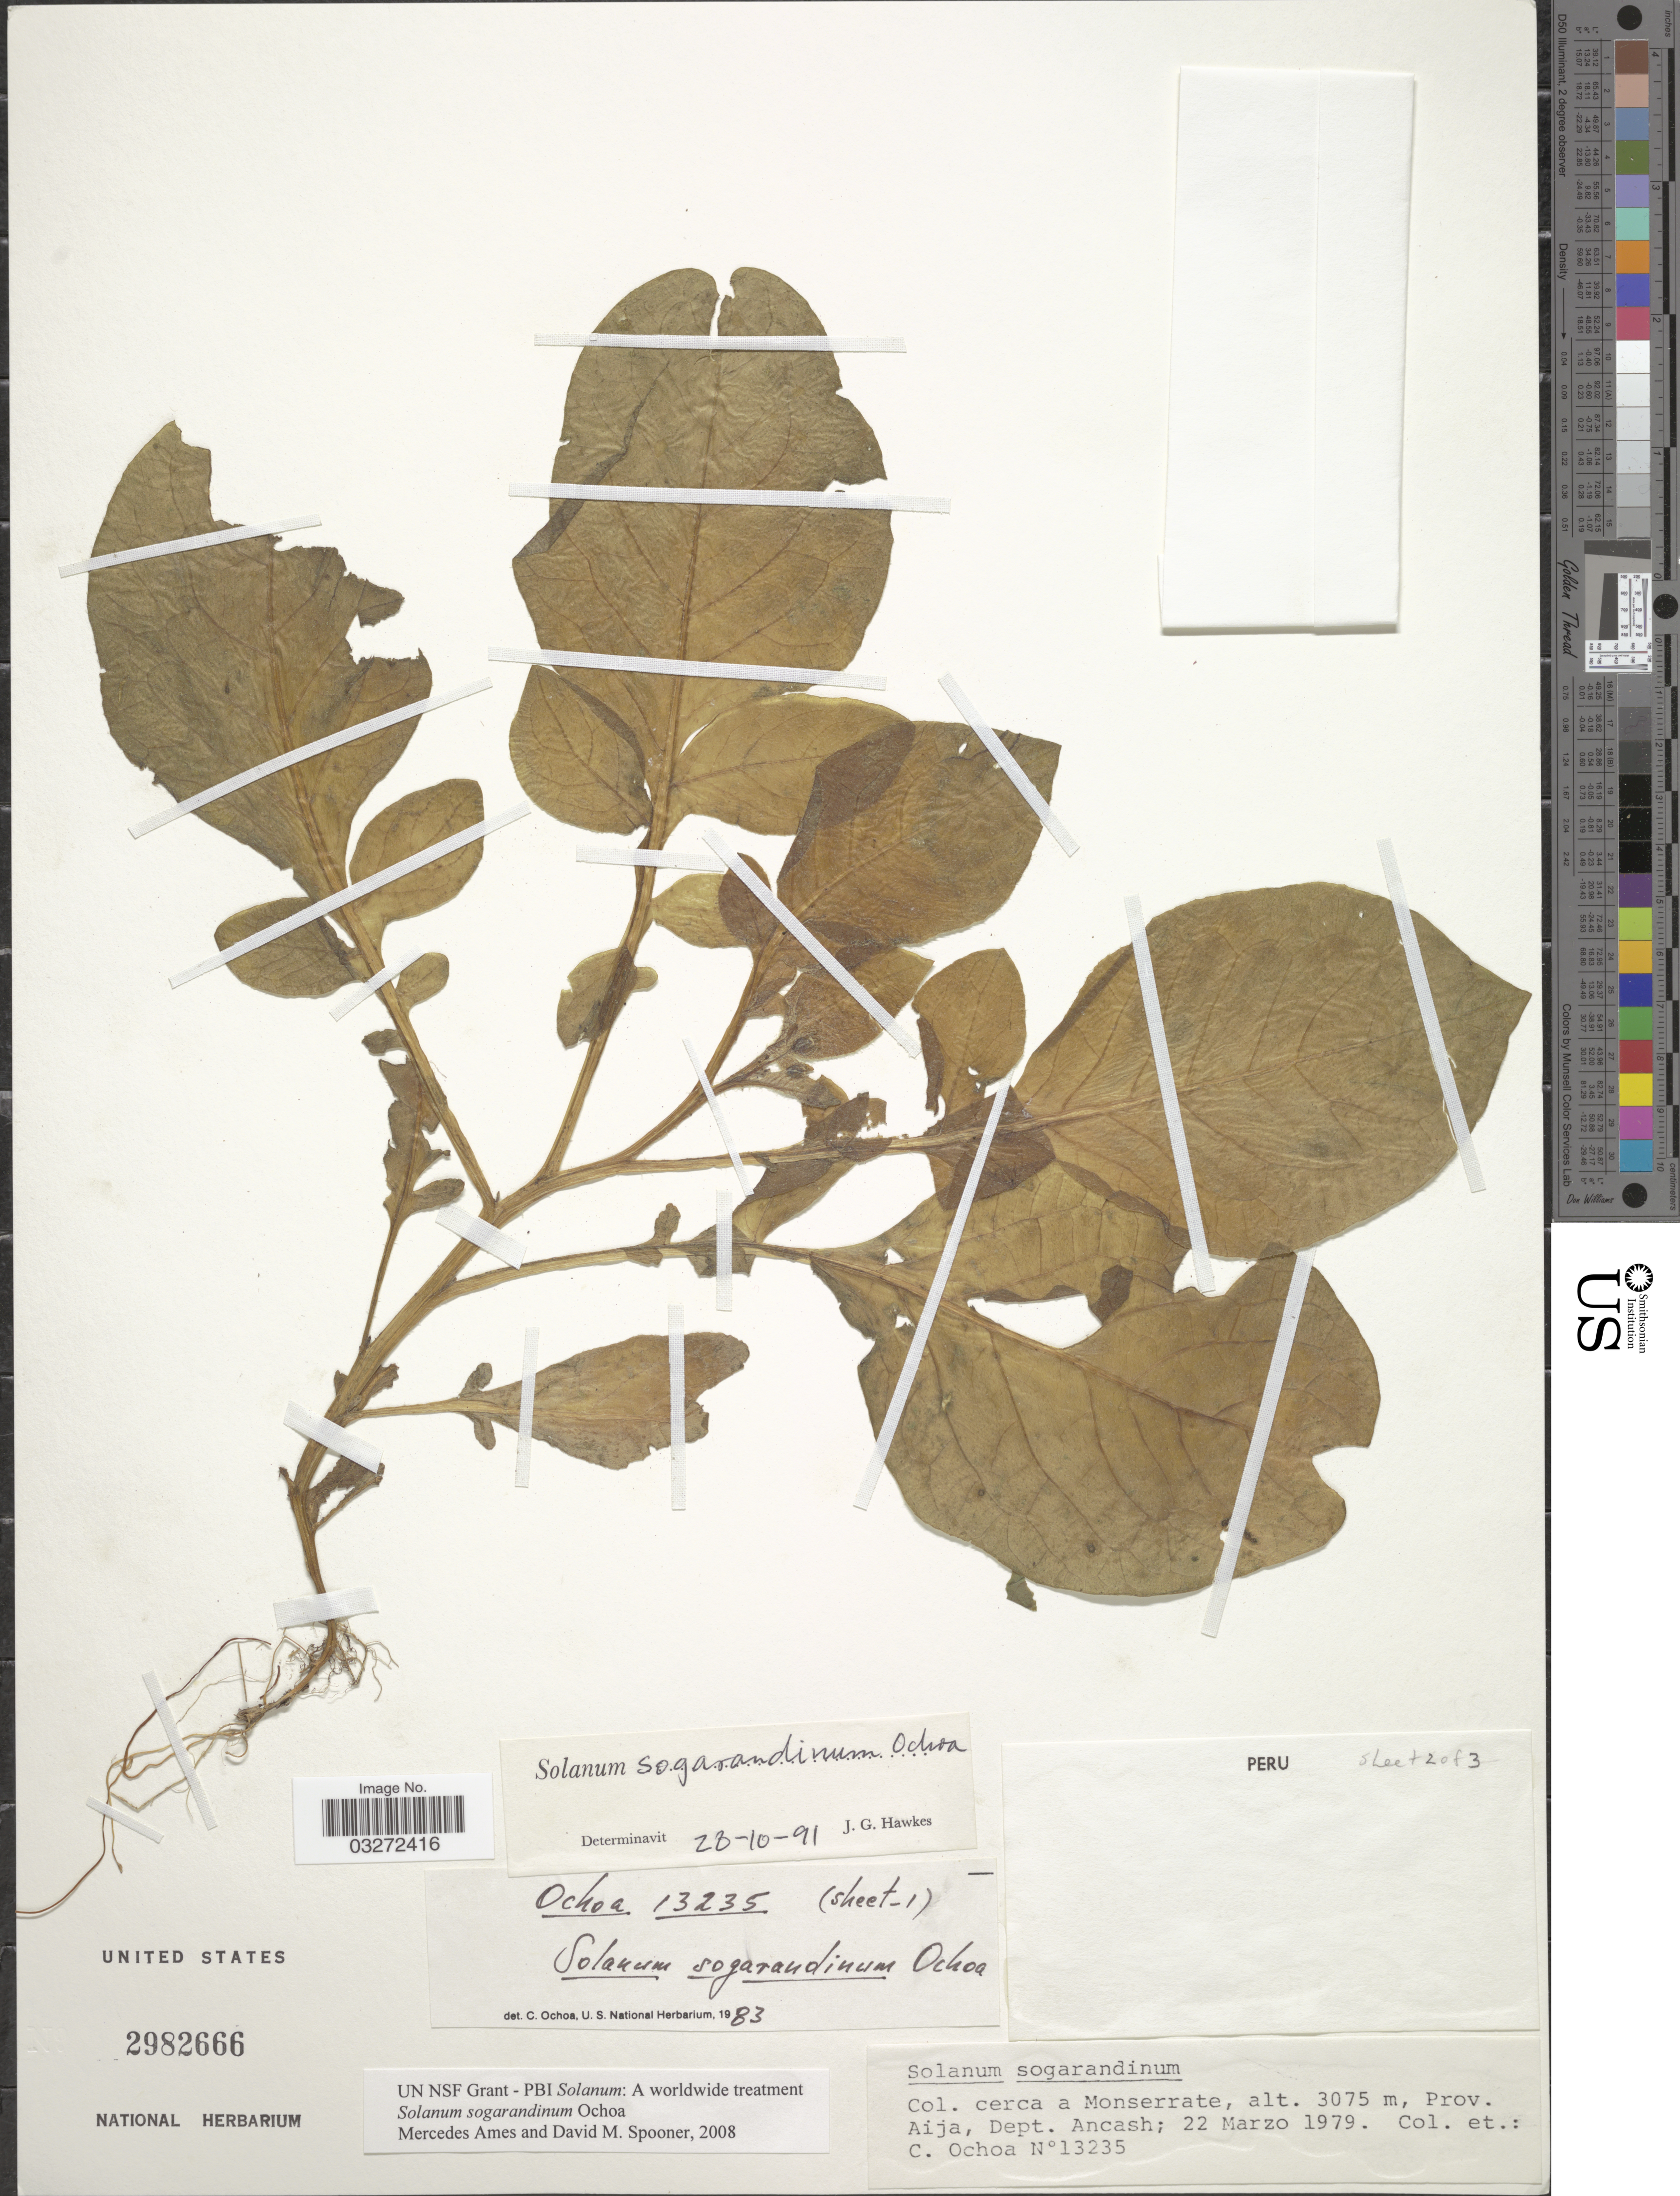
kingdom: Plantae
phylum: Tracheophyta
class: Magnoliopsida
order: Solanales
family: Solanaceae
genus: Solanum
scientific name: Solanum sogarandinum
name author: Ochoa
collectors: C. Ochoa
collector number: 13235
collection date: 1979-03-22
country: Peru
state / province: Ancash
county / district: Aija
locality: Cerca a Monserrate, Prov. Aija,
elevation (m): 3075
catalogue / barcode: US 2982666